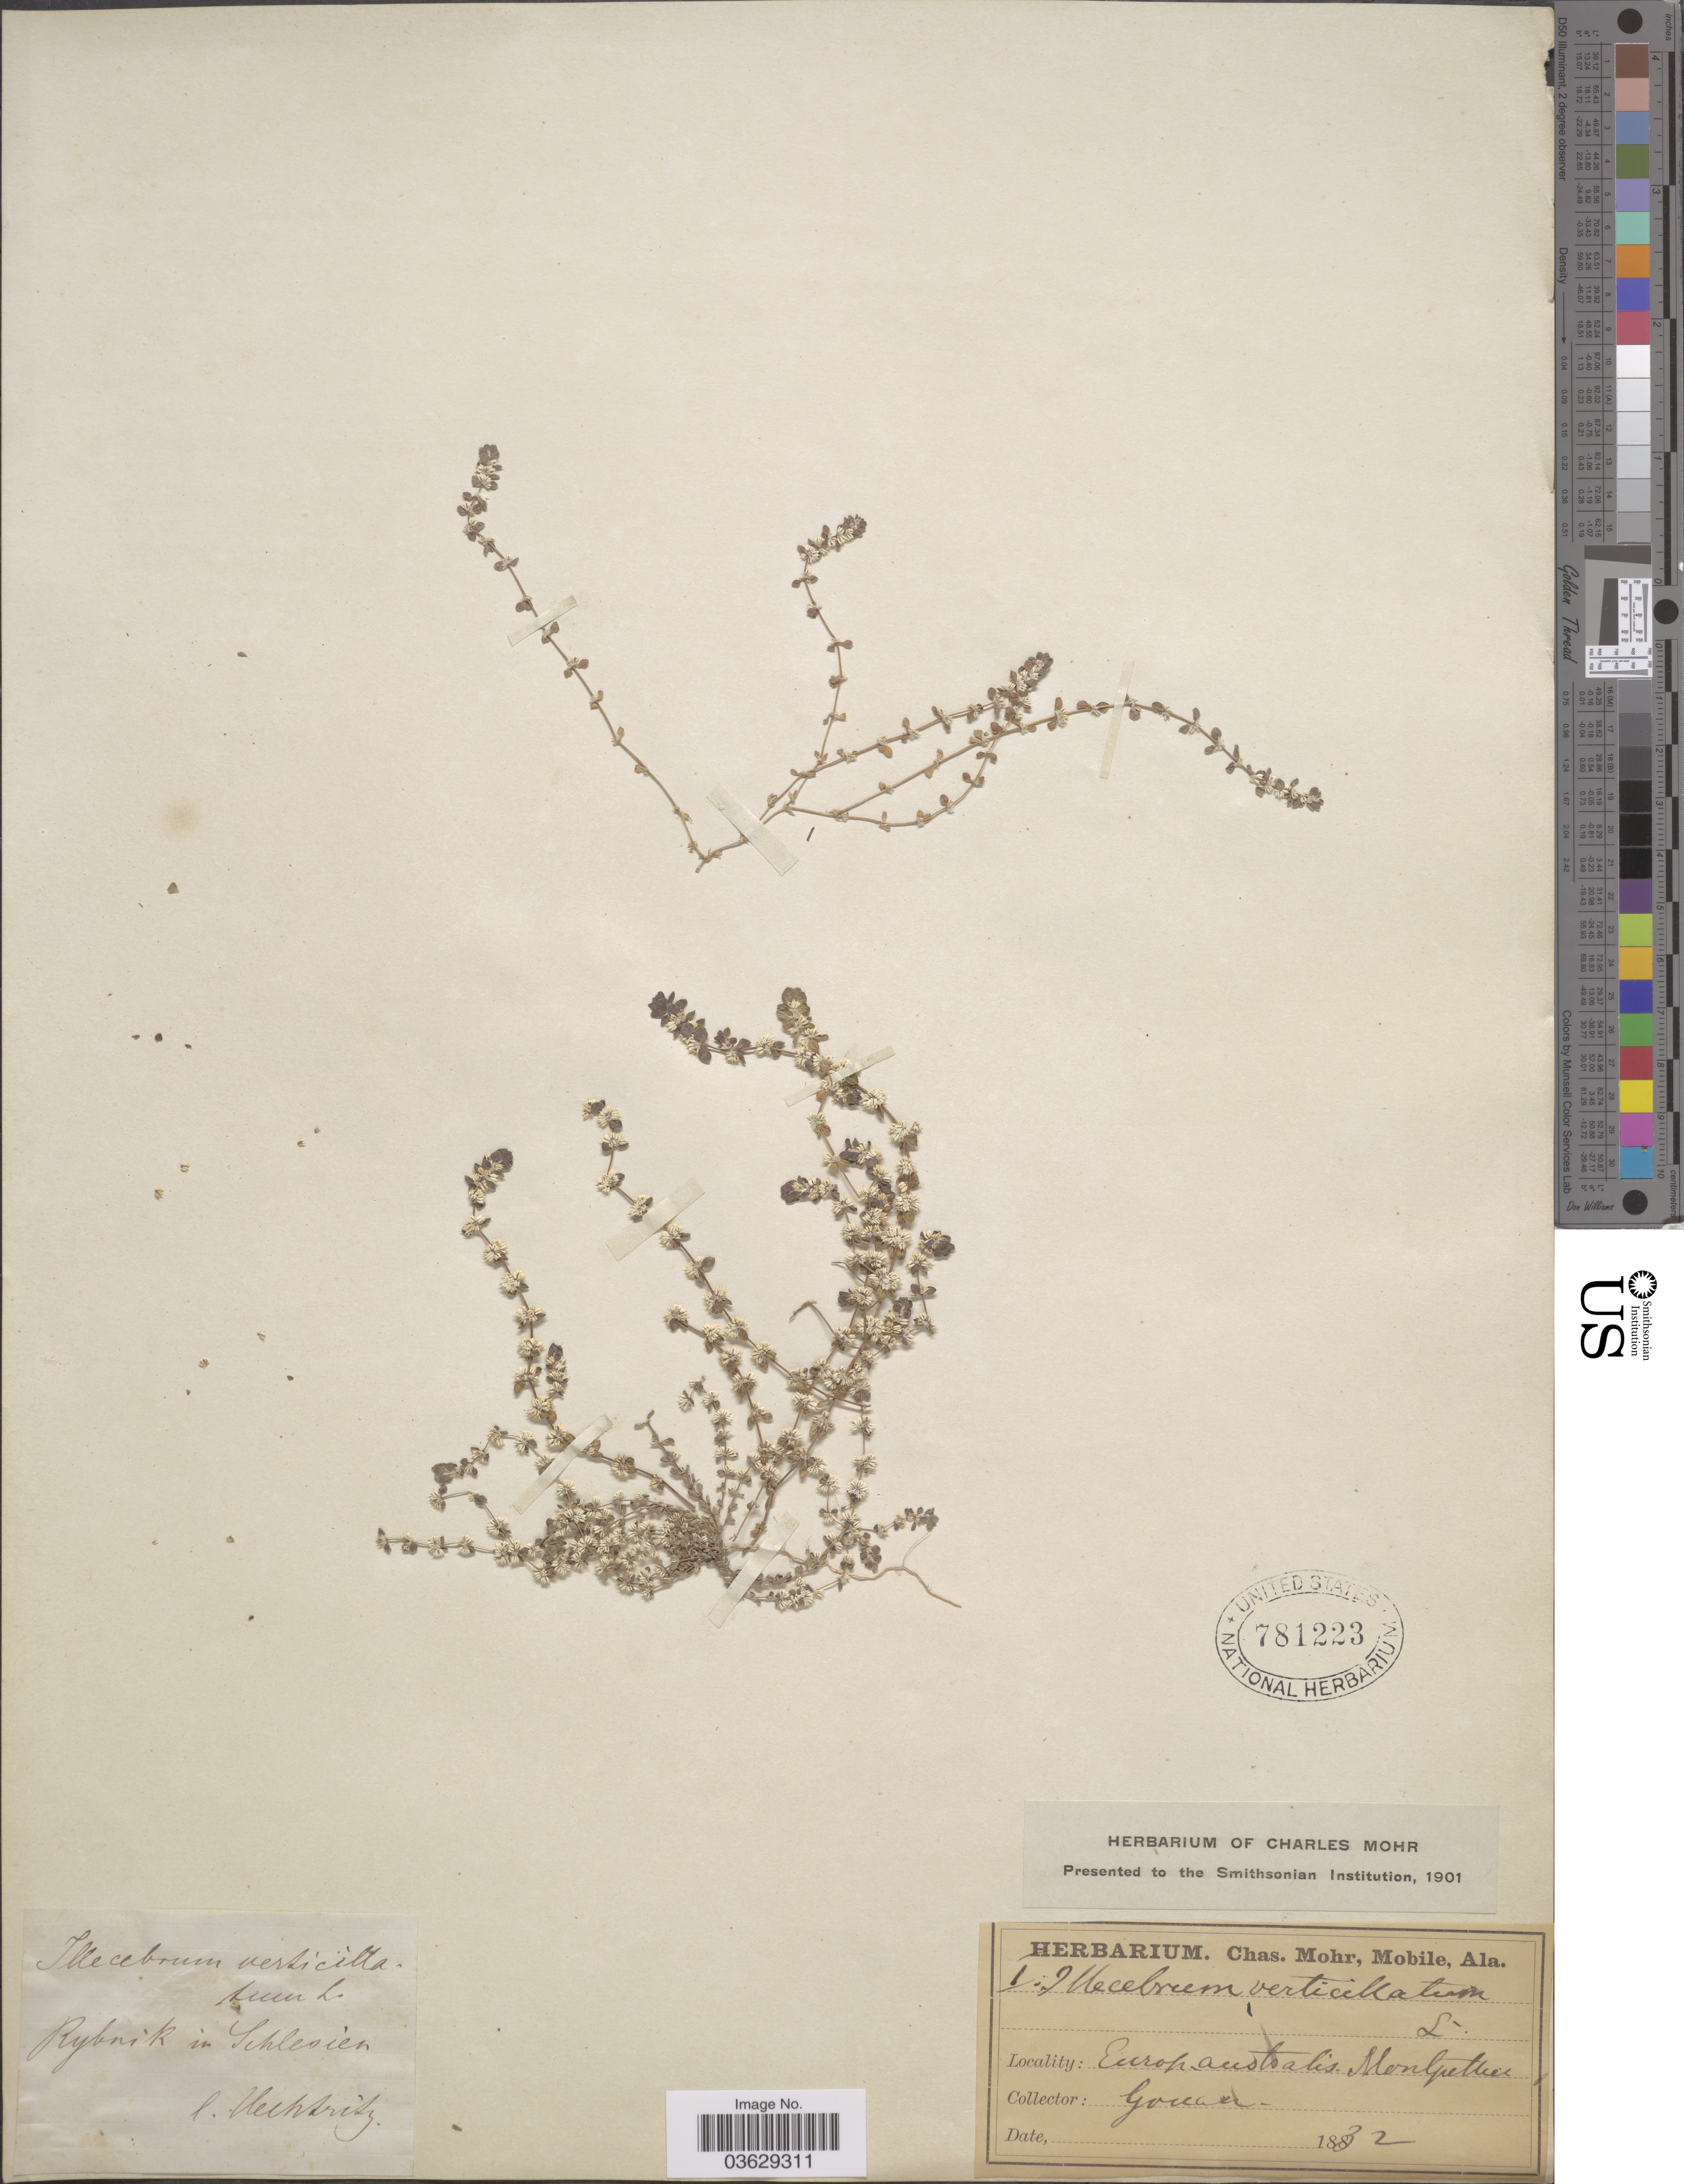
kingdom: Plantae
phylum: Tracheophyta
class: Magnoliopsida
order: Caryophyllales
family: Caryophyllaceae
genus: Illecebrum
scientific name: Illecebrum verticillatum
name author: L.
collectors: Uechtritz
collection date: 1832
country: France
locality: Europ. australis. Montpellier.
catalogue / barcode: US 781223